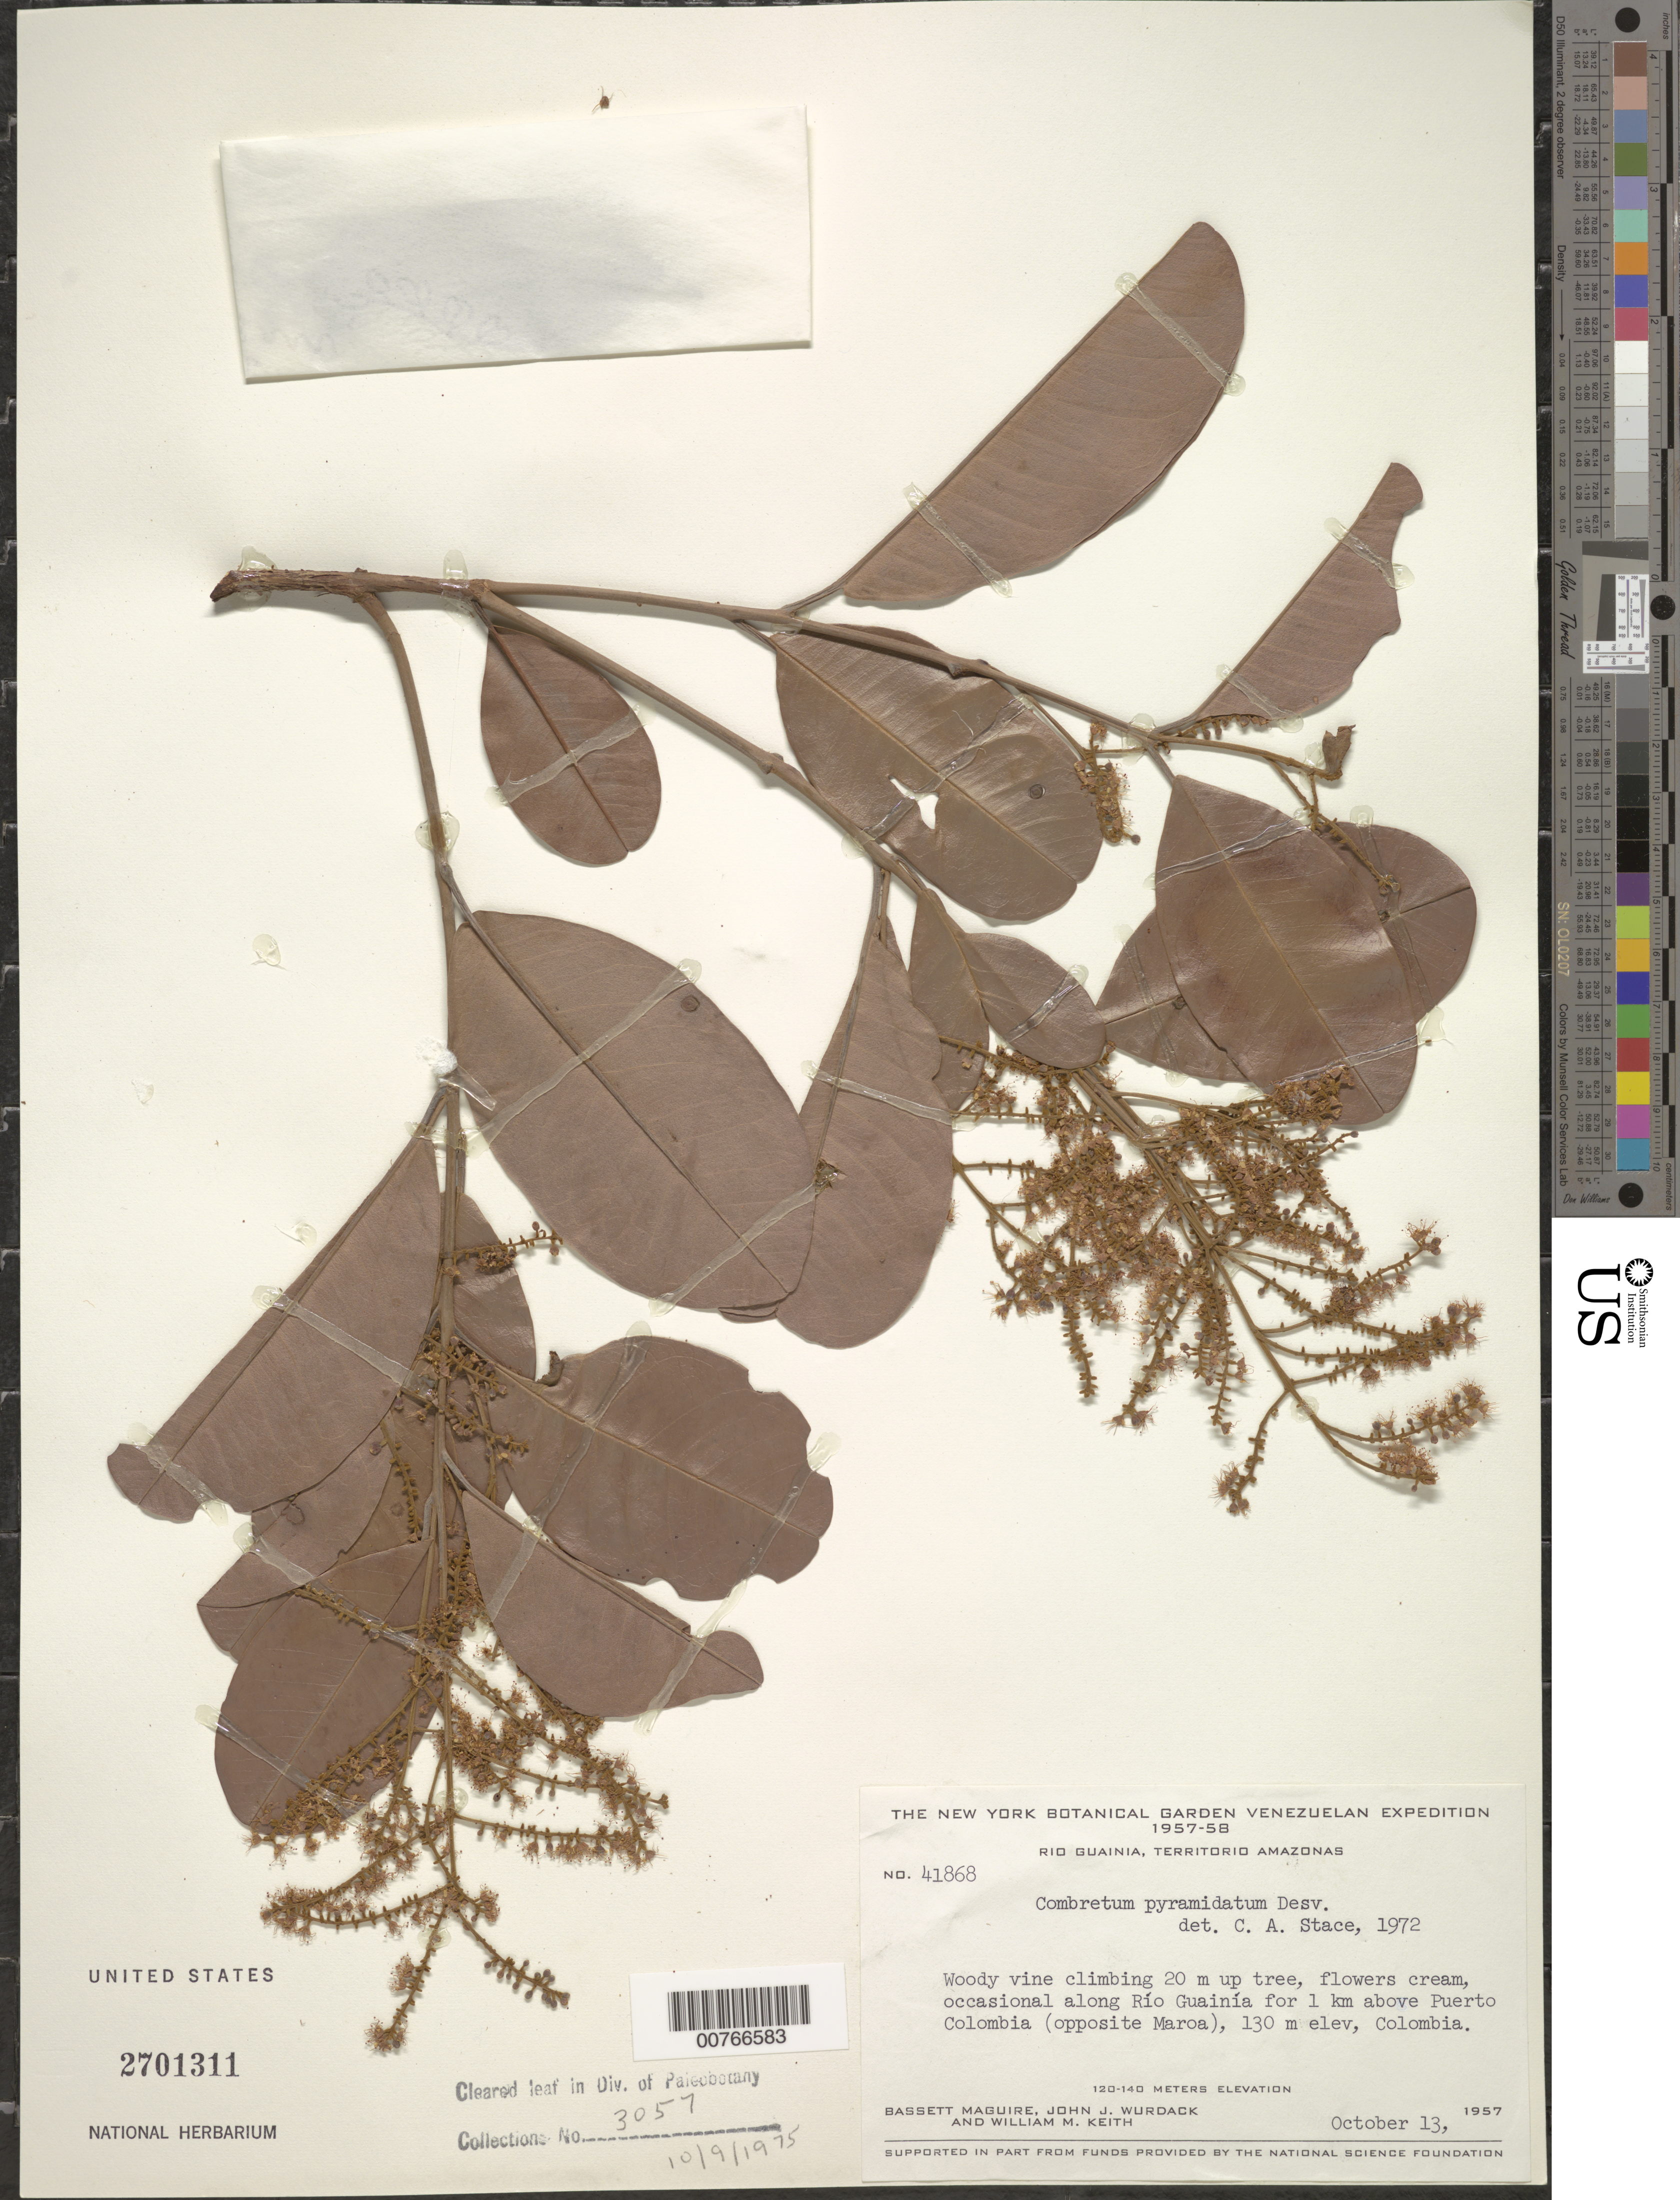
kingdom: Plantae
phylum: Tracheophyta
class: Magnoliopsida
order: Myrtales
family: Combretaceae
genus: Combretum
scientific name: Combretum pyramidatum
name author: Desv.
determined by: Stace, C. A.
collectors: B. Maguire, J. J. Wurdack & W. Keith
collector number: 41868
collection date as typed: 13-Oct-57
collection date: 1957-10-13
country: Venezuela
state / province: Amazonas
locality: Río Guainía, 1 km above Puerto Colombia (opposite Maroa)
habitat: Along river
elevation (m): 130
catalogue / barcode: US 2701311